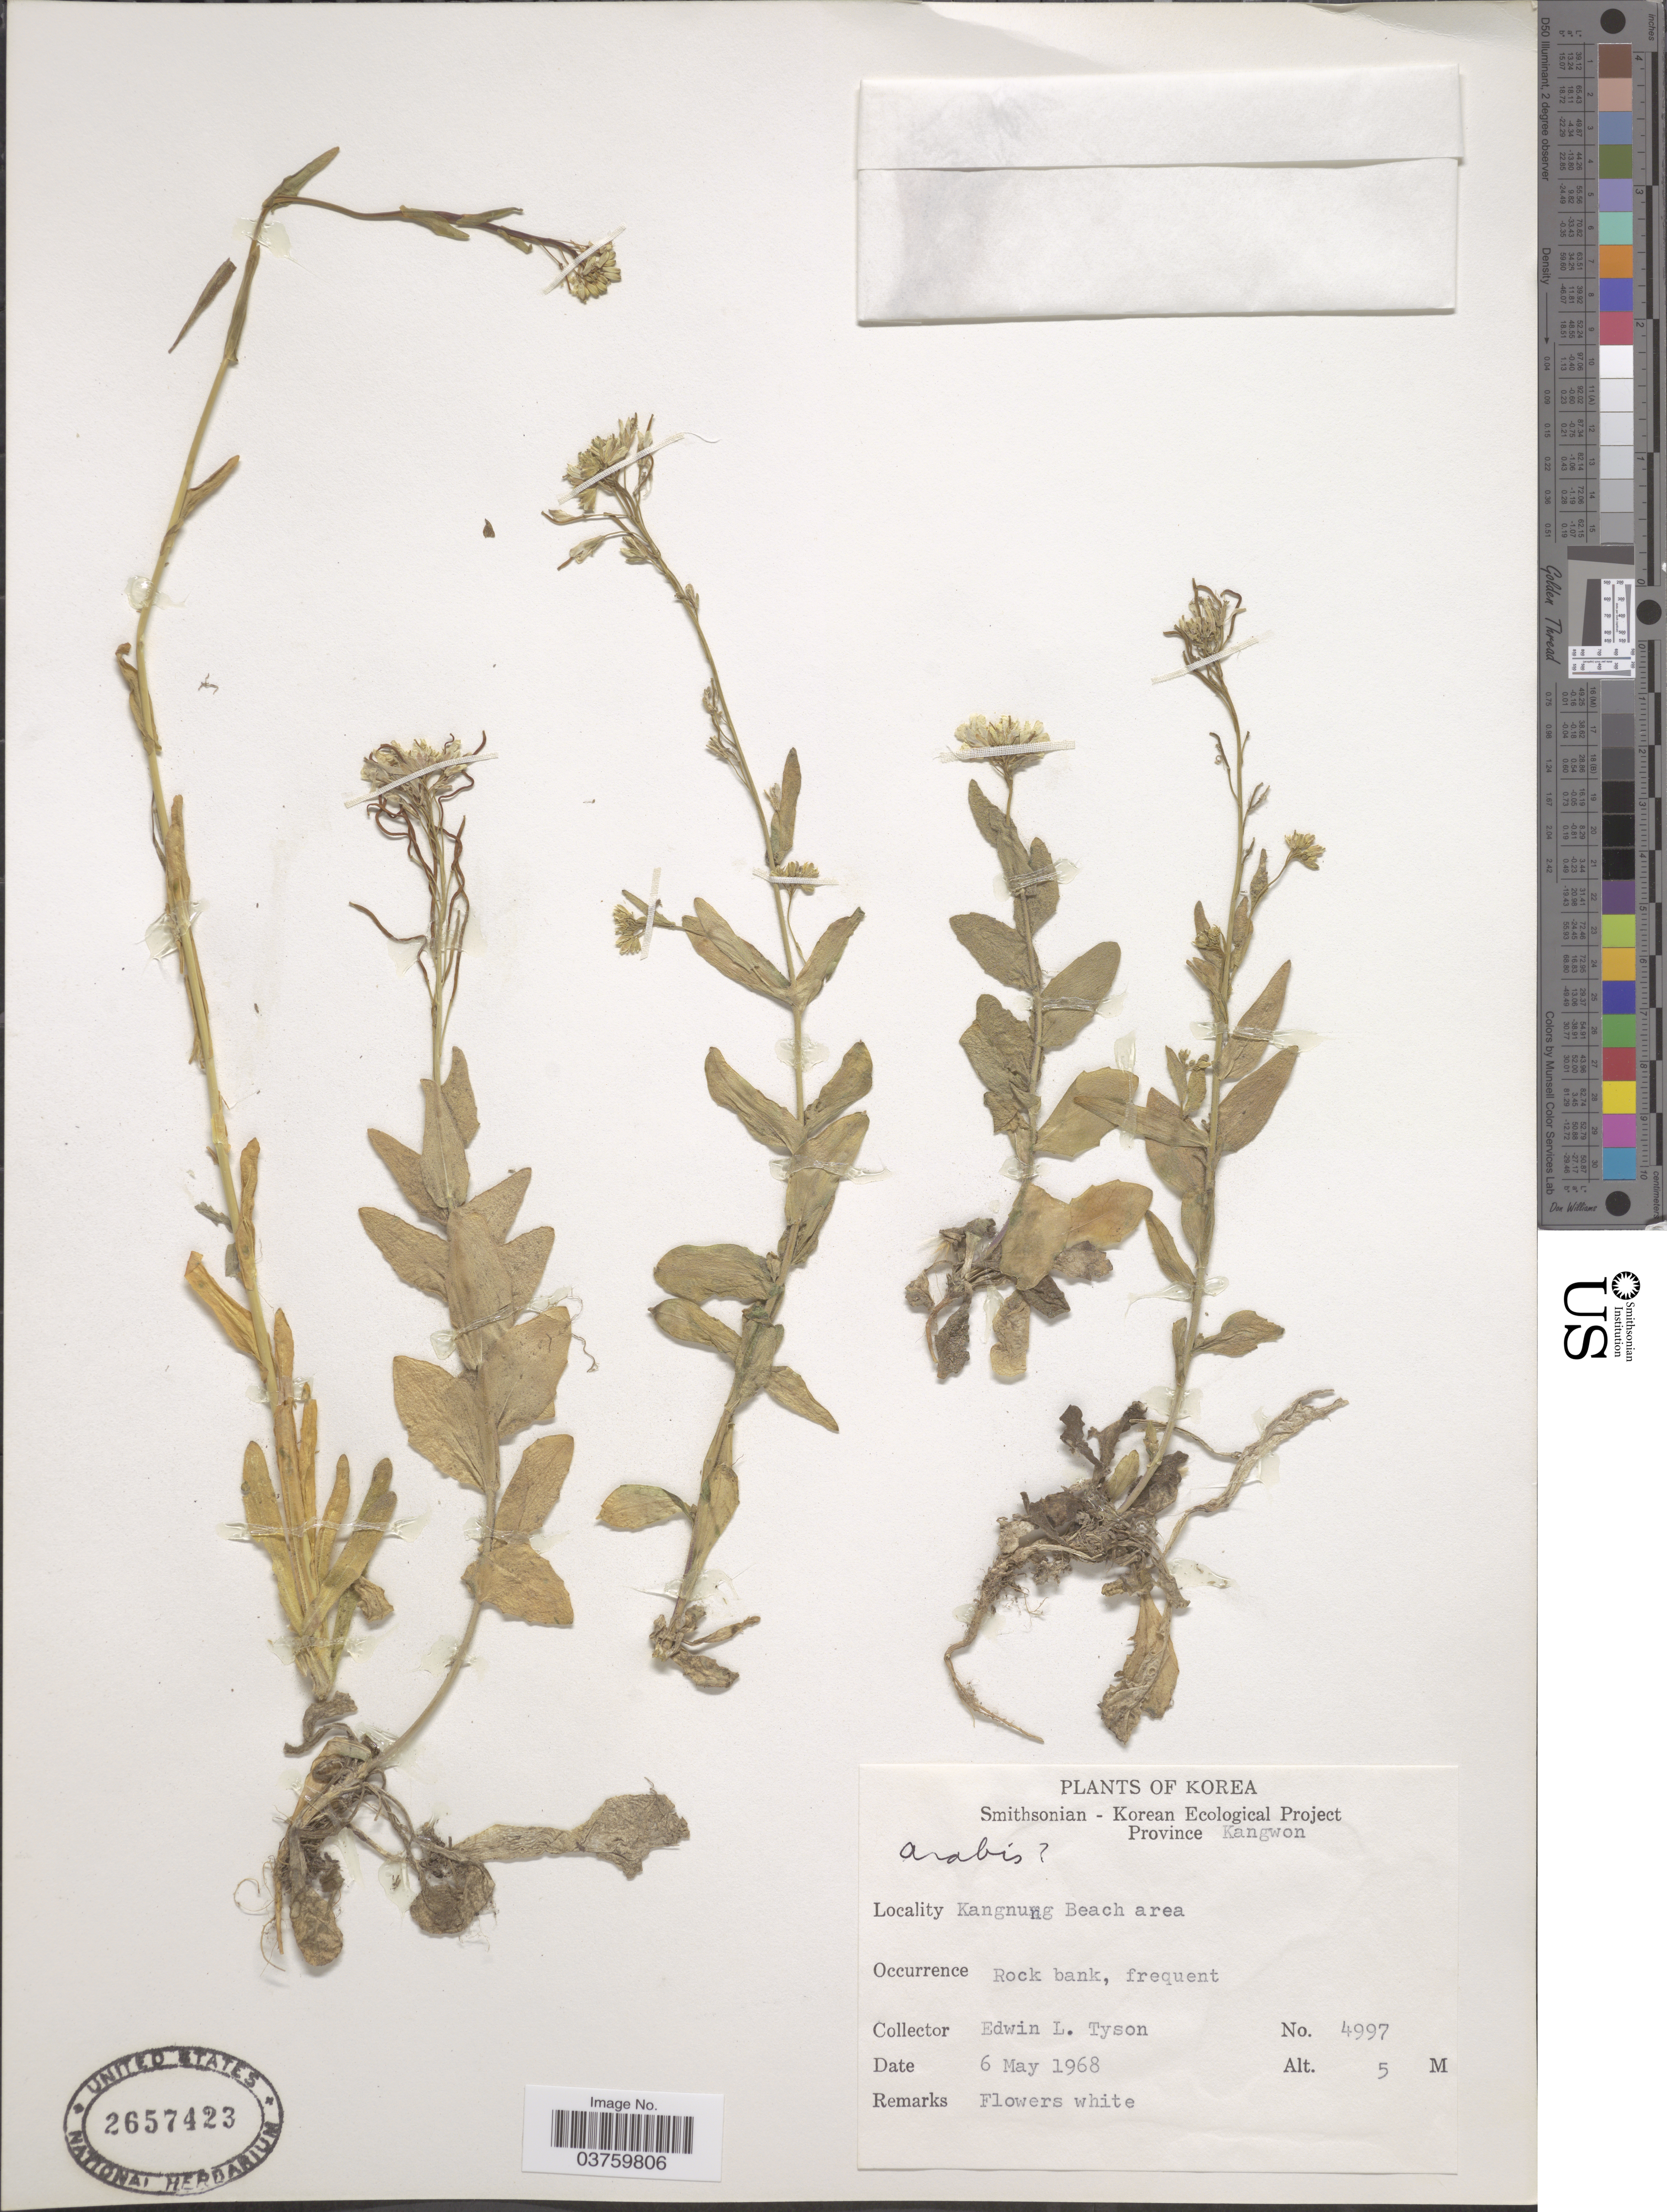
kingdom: Plantae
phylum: Tracheophyta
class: Magnoliopsida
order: Brassicales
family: Brassicaceae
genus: Arabis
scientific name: Arabis sp.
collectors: E. L. Tyson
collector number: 4997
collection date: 1968-05-06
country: North Korea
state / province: Kangwon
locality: Kangnung Beach area.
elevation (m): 5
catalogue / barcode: US 2657423